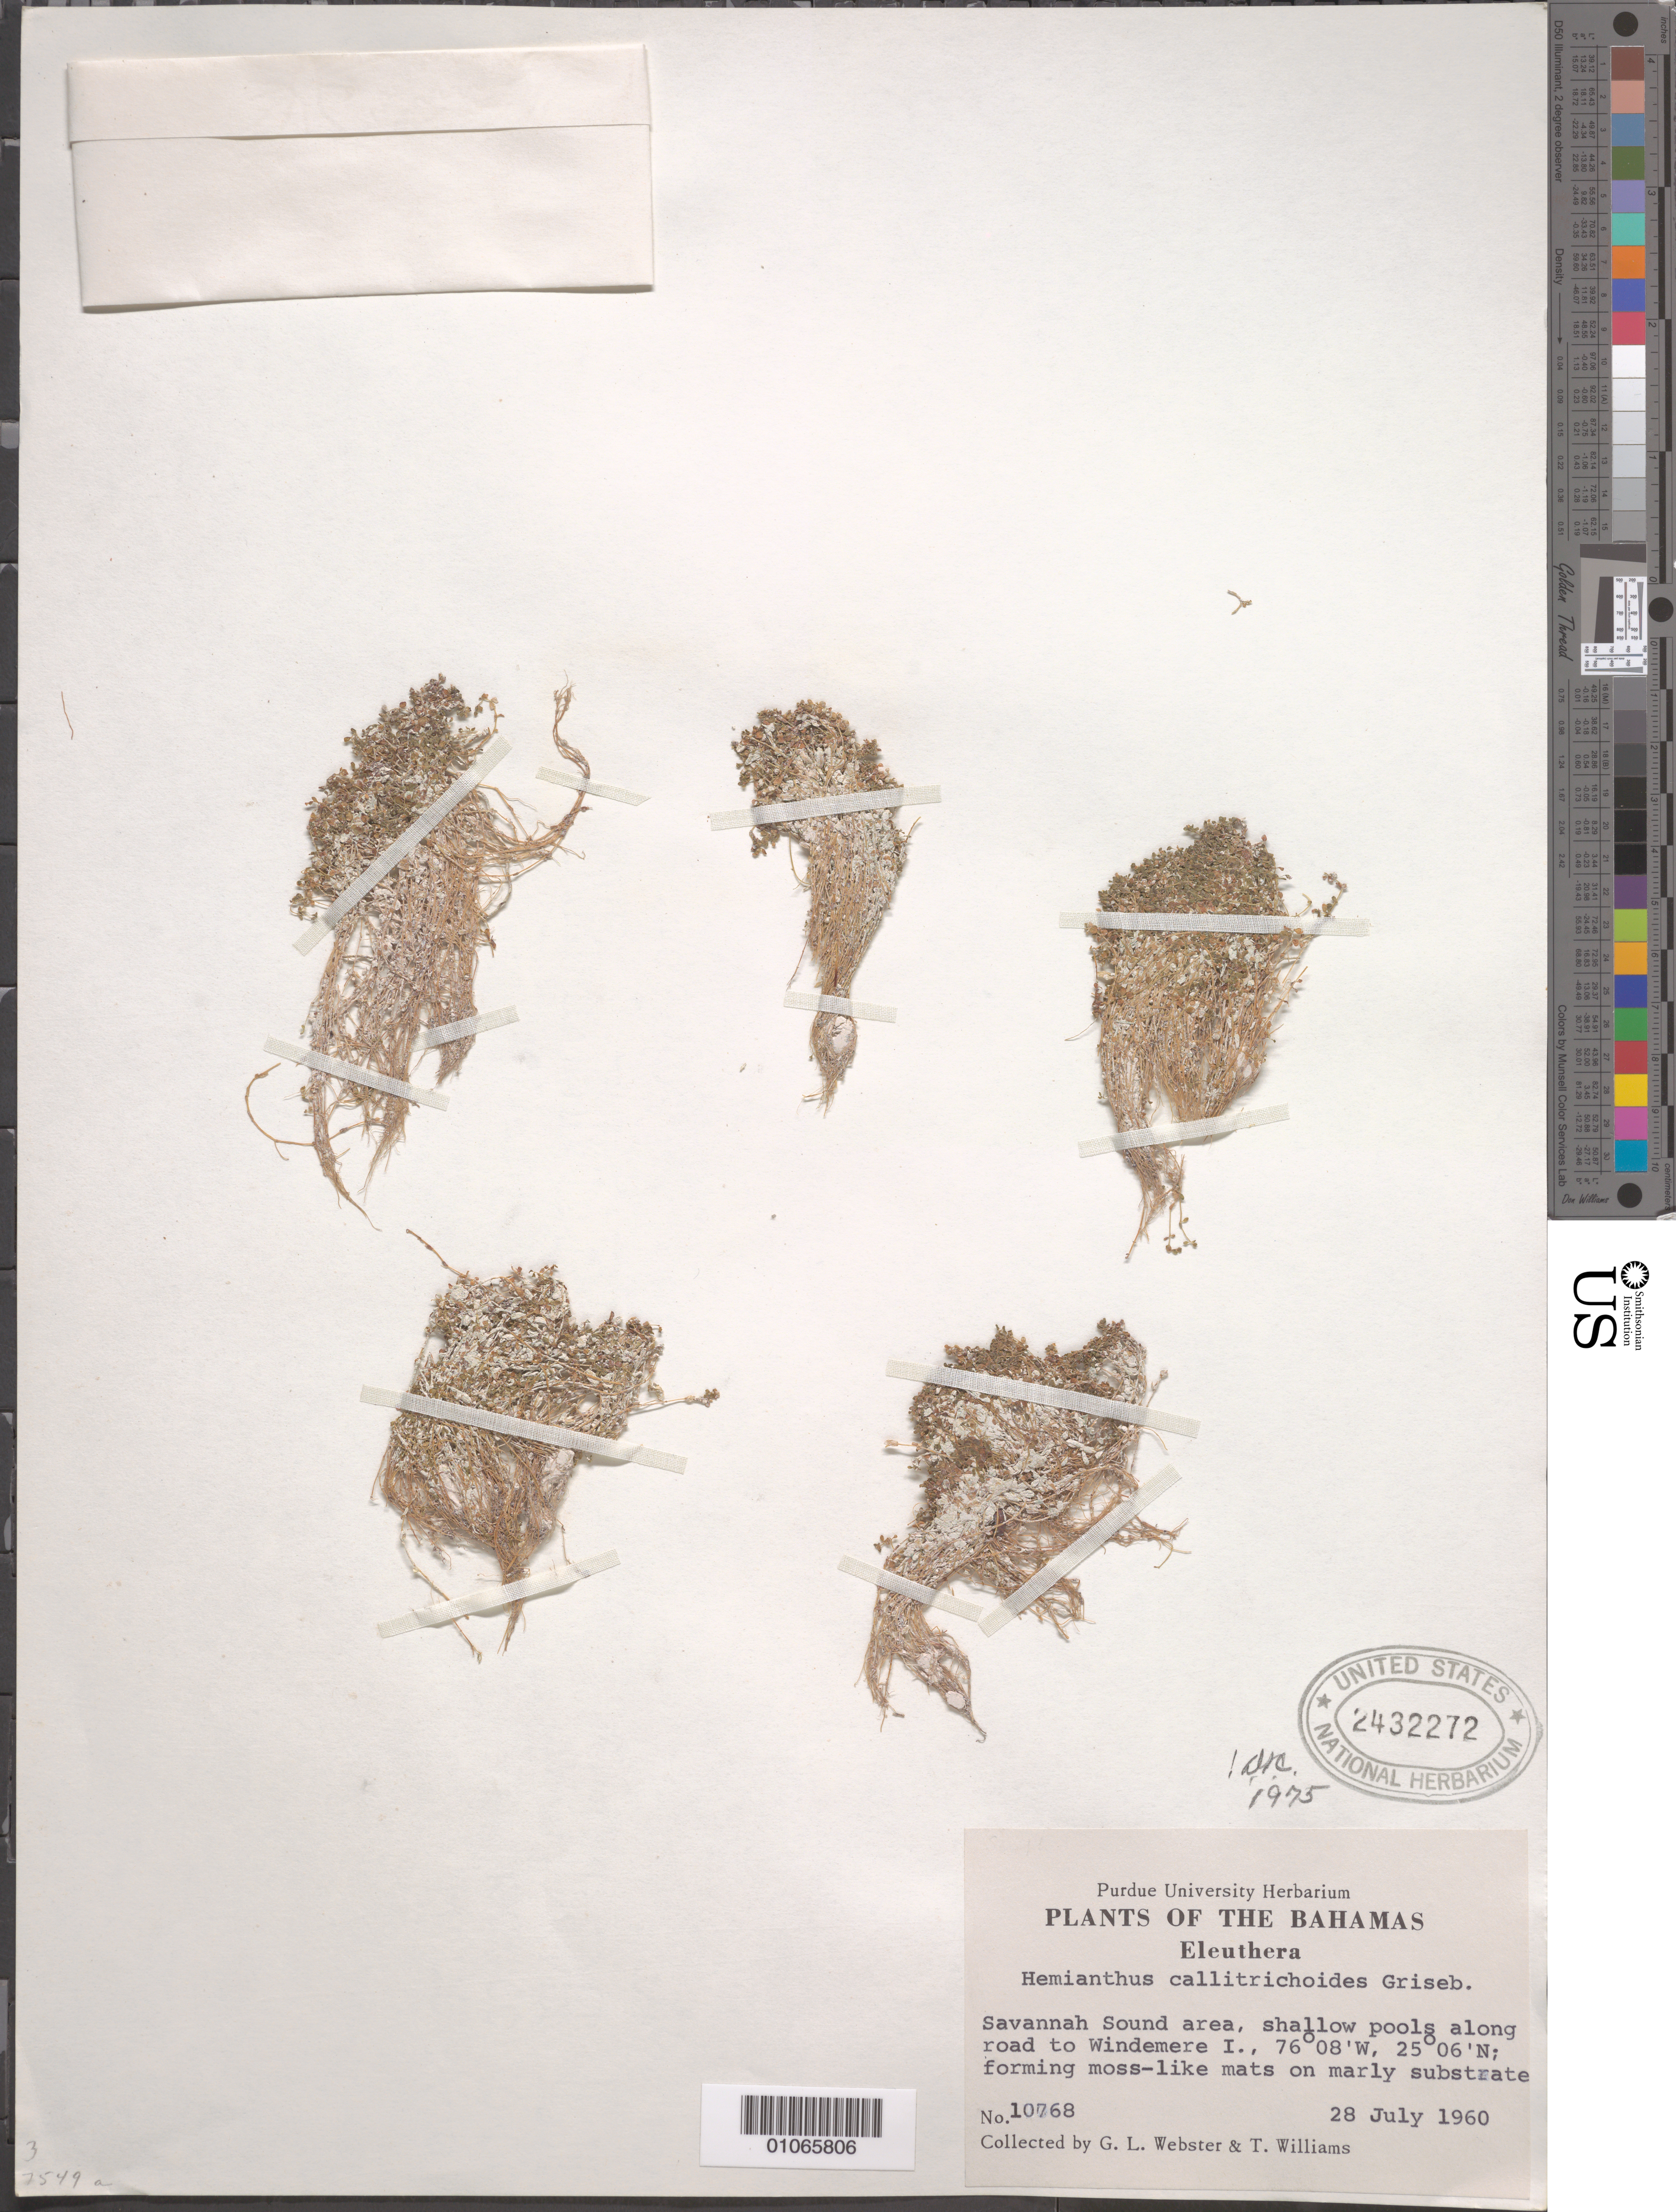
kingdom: Plantae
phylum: Tracheophyta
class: Magnoliopsida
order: Lamiales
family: Linderniaceae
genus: Hemianthus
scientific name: Hemianthus callitrichoides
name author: Griseb.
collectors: G. L. Webster & T. Williams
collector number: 10768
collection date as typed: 28 Jul 1960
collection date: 1960-07-28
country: Bahamas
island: Eleuthera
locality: Savannah Sound area, shallow pools along road to Windemere Island, forming moss-like mats on marly substrate.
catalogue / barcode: US 2432272